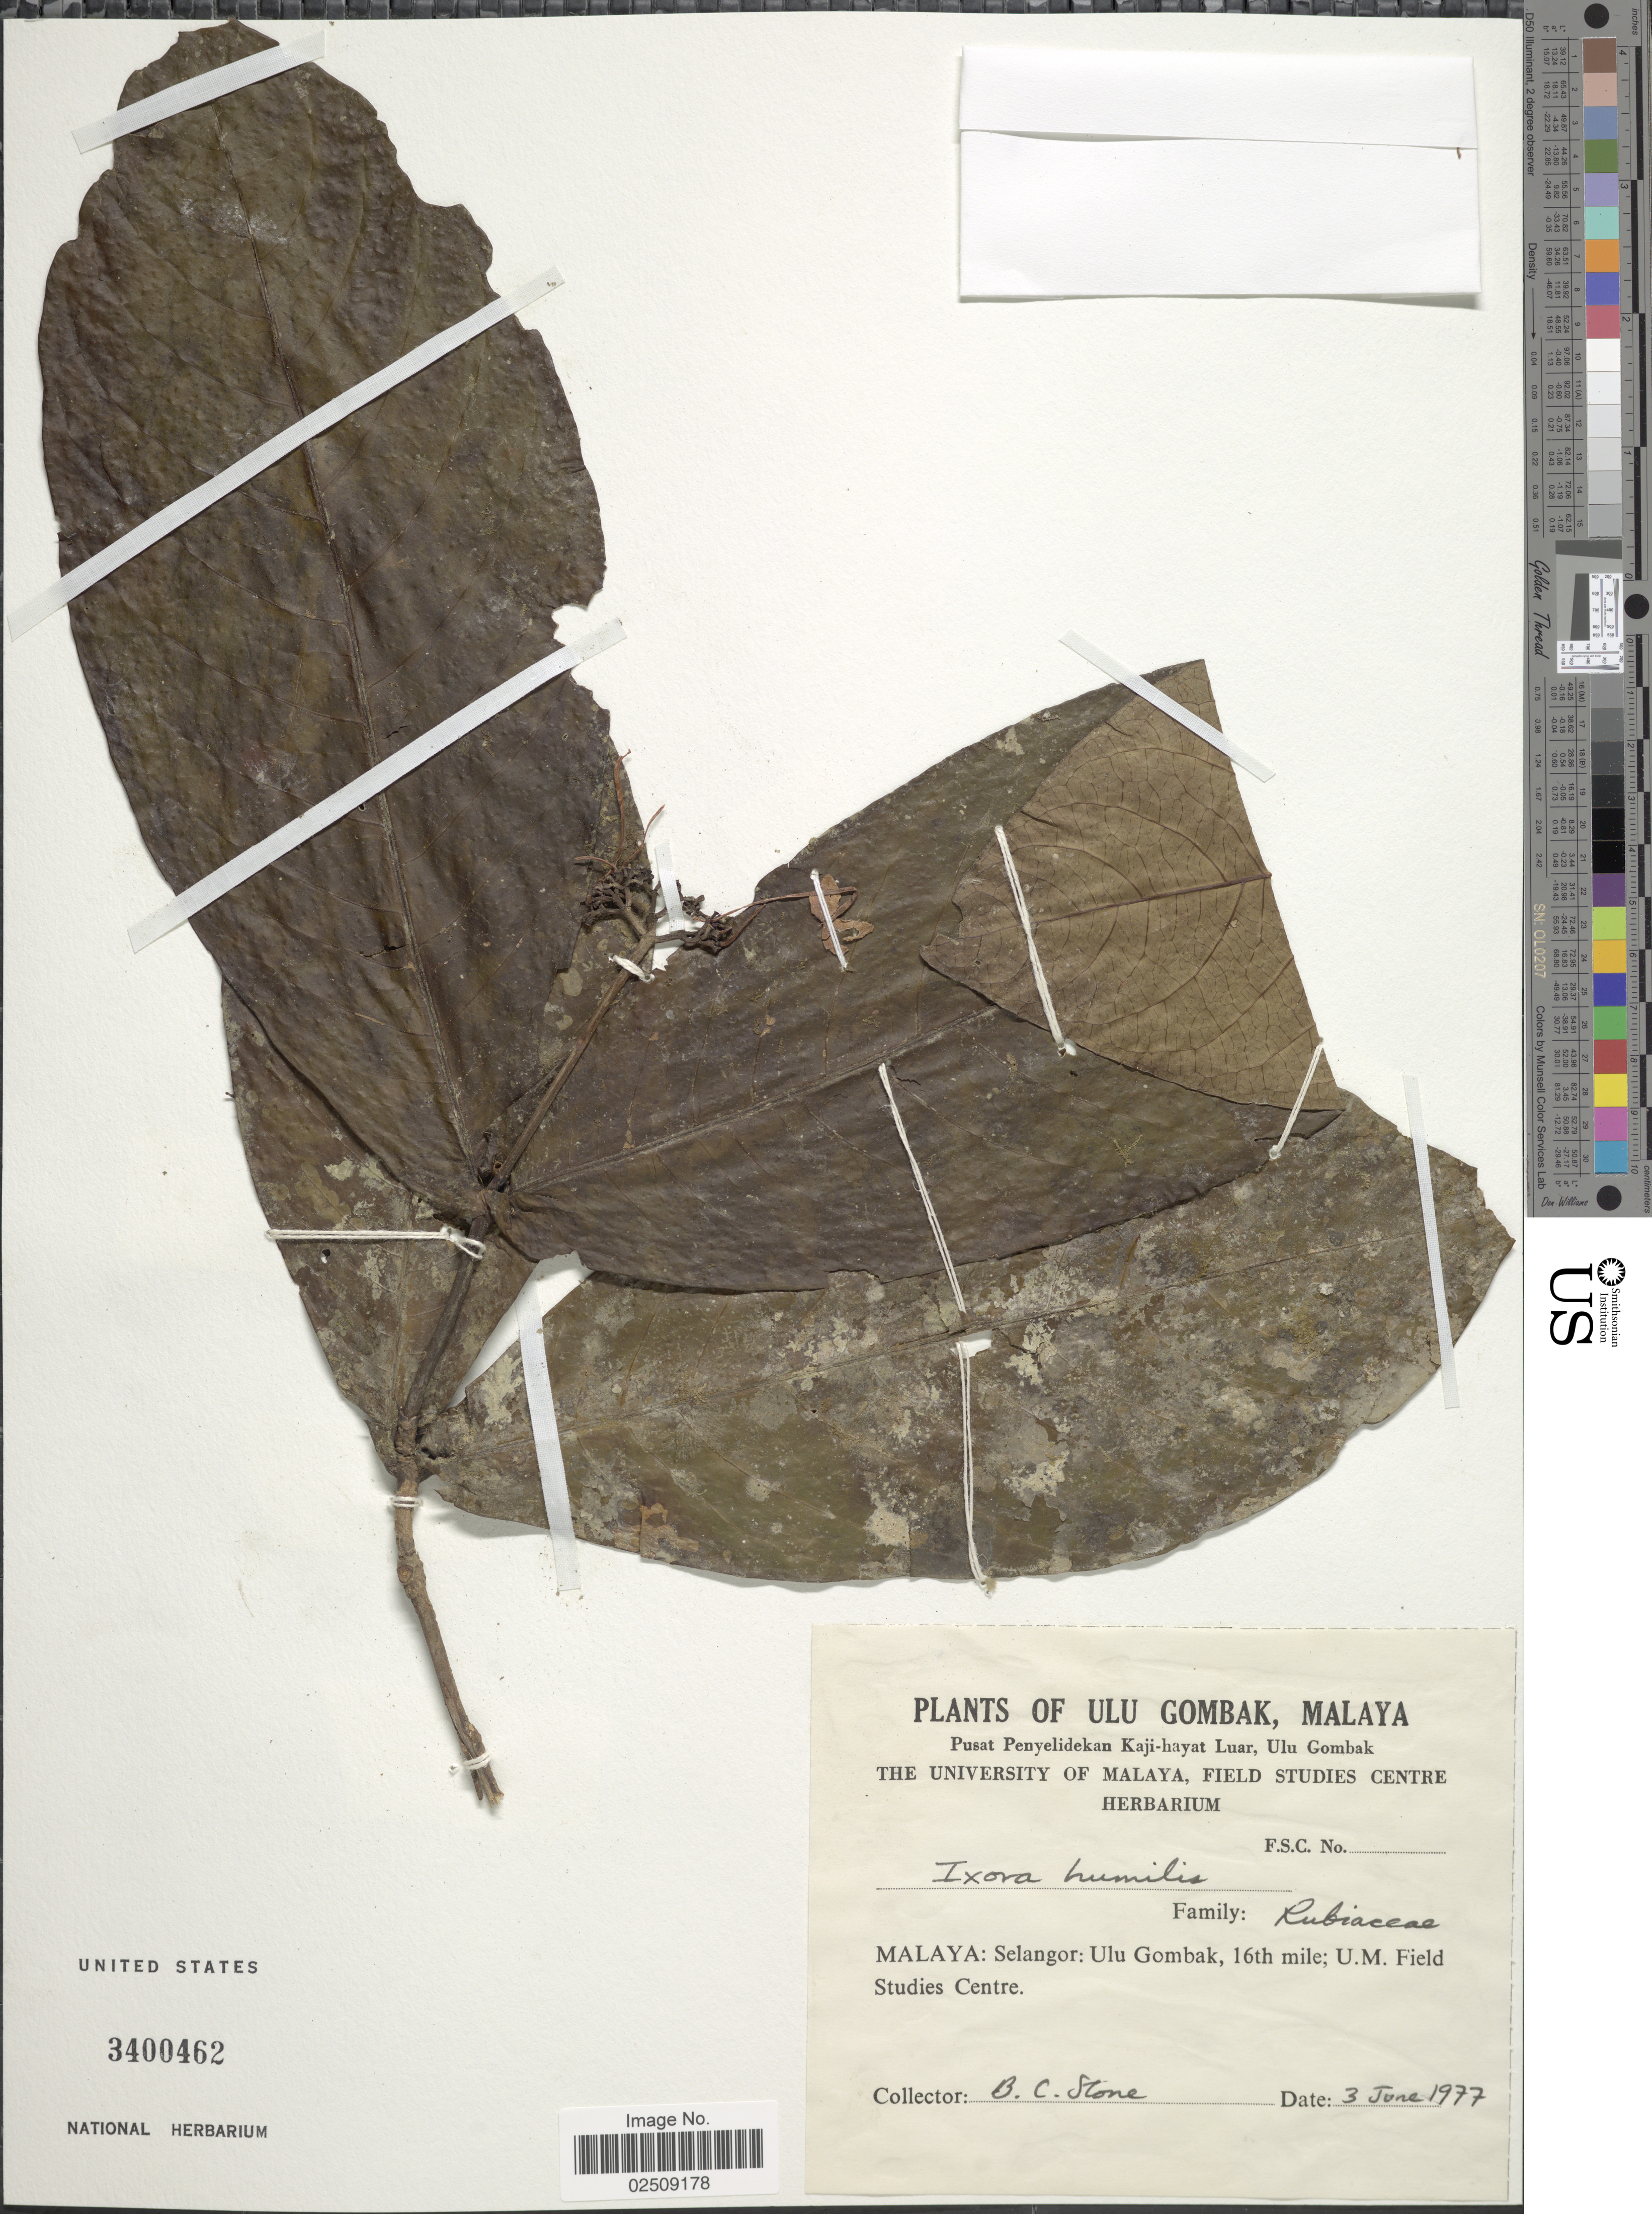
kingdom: Plantae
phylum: Tracheophyta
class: Magnoliopsida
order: Gentianales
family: Rubiaceae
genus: Ixora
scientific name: Ixora humilis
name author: (Hook. f.) Kuntze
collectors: B. C. Stone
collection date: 1977-06-03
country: Malaysia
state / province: Selangor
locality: Ulu Gomak, Malaya. Selangor: Ulu Gomak, 16th mile; U.M. Field Studies Centre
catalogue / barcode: US 3400462